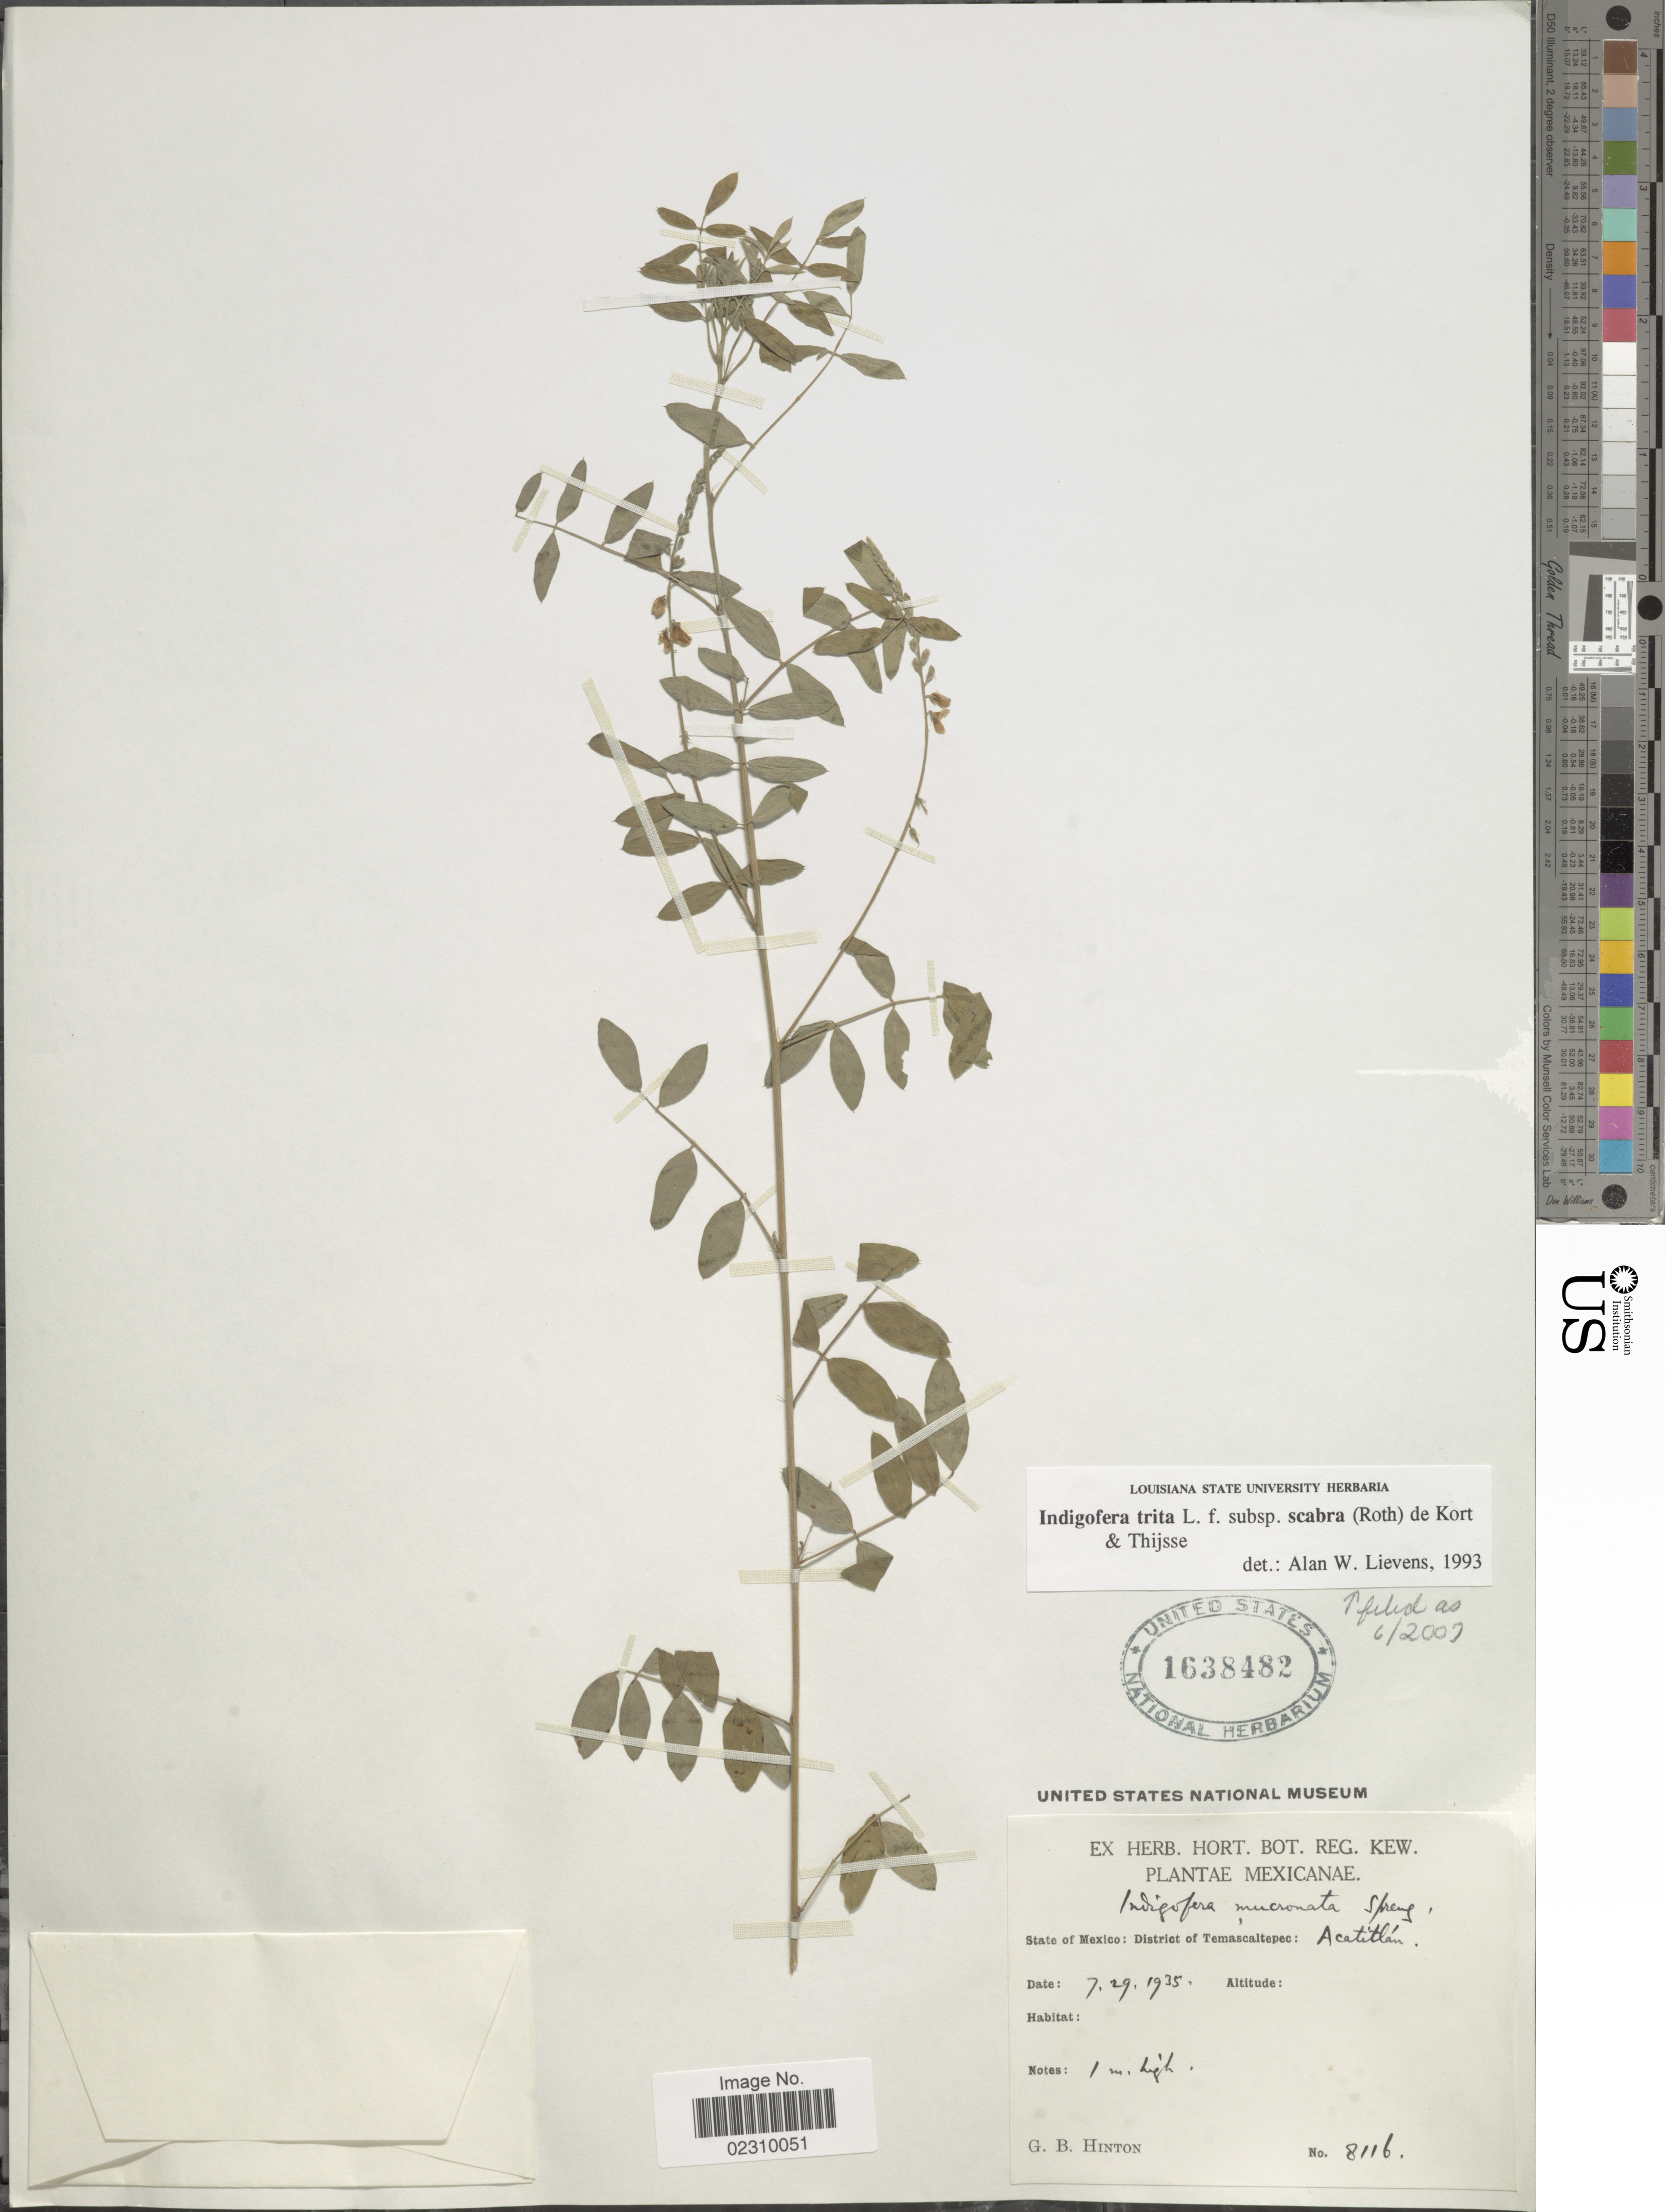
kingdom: Plantae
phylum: Tracheophyta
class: Magnoliopsida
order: Fabales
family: Fabaceae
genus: Indigofera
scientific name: Indigofera trita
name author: L. f.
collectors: G. B. Hinton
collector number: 8116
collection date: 1935-07-29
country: Mexico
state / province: México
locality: District of Temascaltepec: Acatitlan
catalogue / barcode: US 1638482